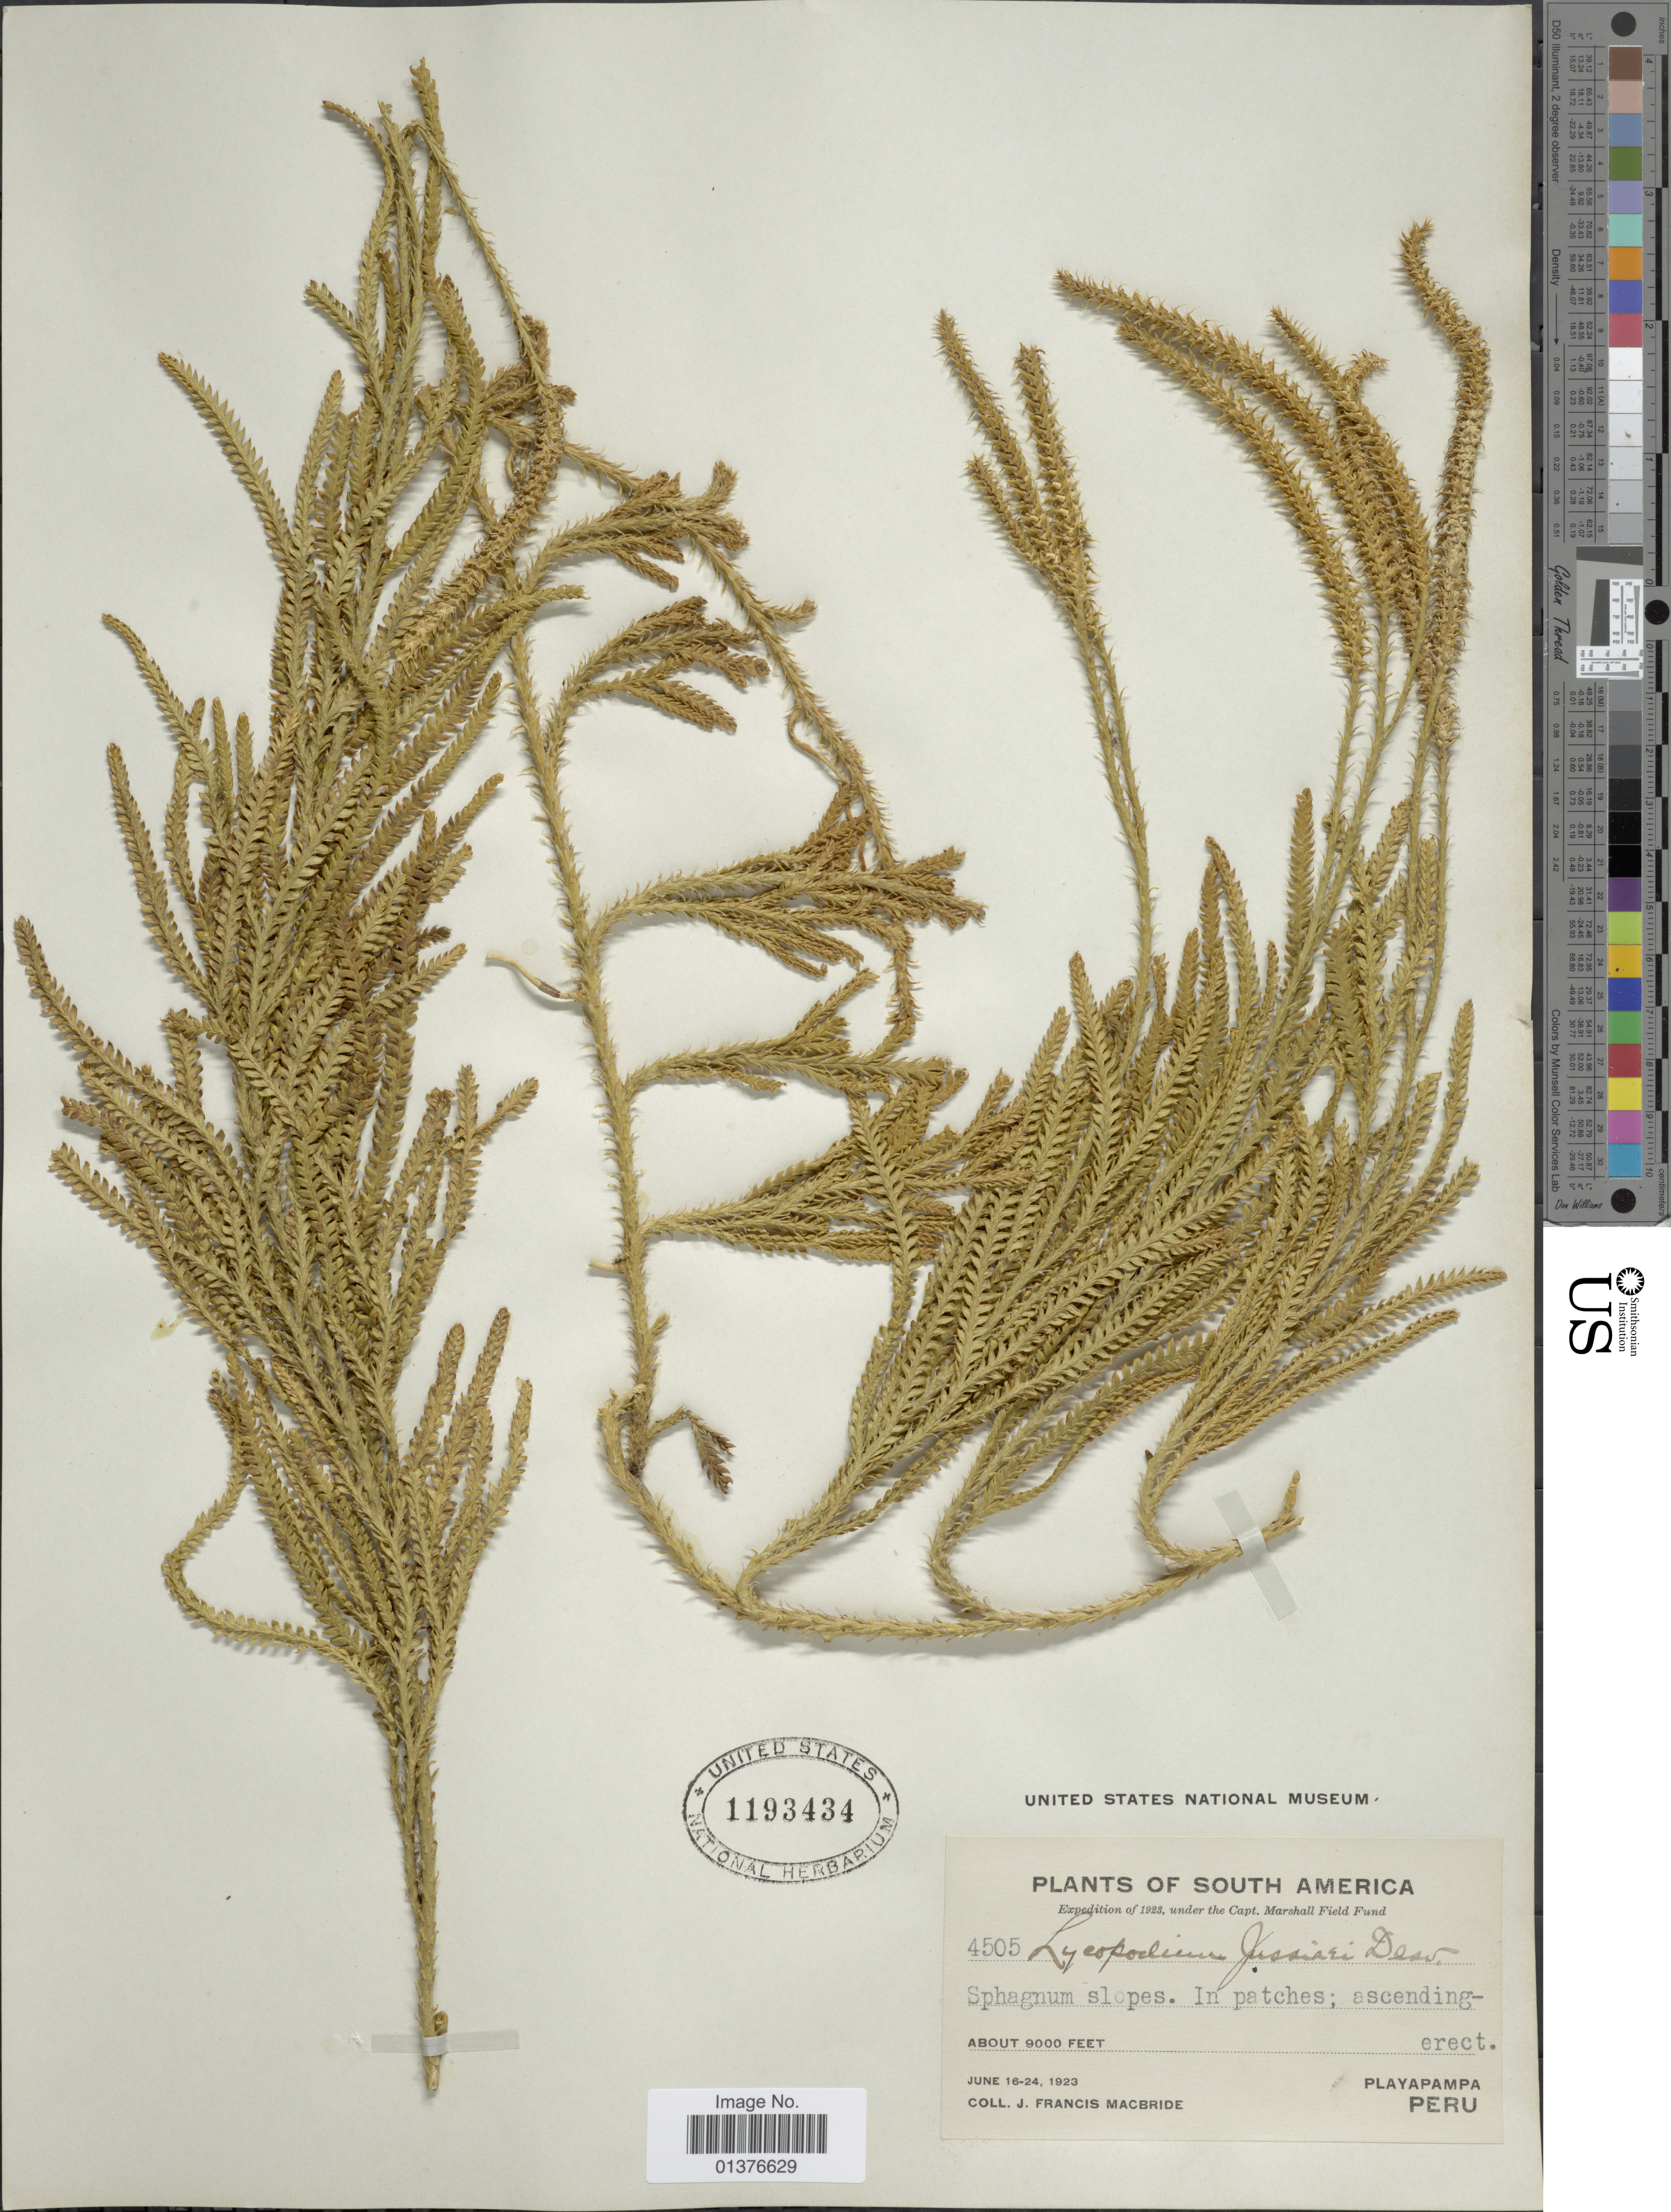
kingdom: Plantae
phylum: Tracheophyta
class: Lycopodiopsida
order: Lycopodiales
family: Lycopodiaceae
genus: Diphasium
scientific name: Diphasium jussiaei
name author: (Desv.) C. Presl ex Rothm.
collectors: J. F. Macbride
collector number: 4505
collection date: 1923-06-16/1923-06-24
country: Peru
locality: Playapampa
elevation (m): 2743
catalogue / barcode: US 1193434